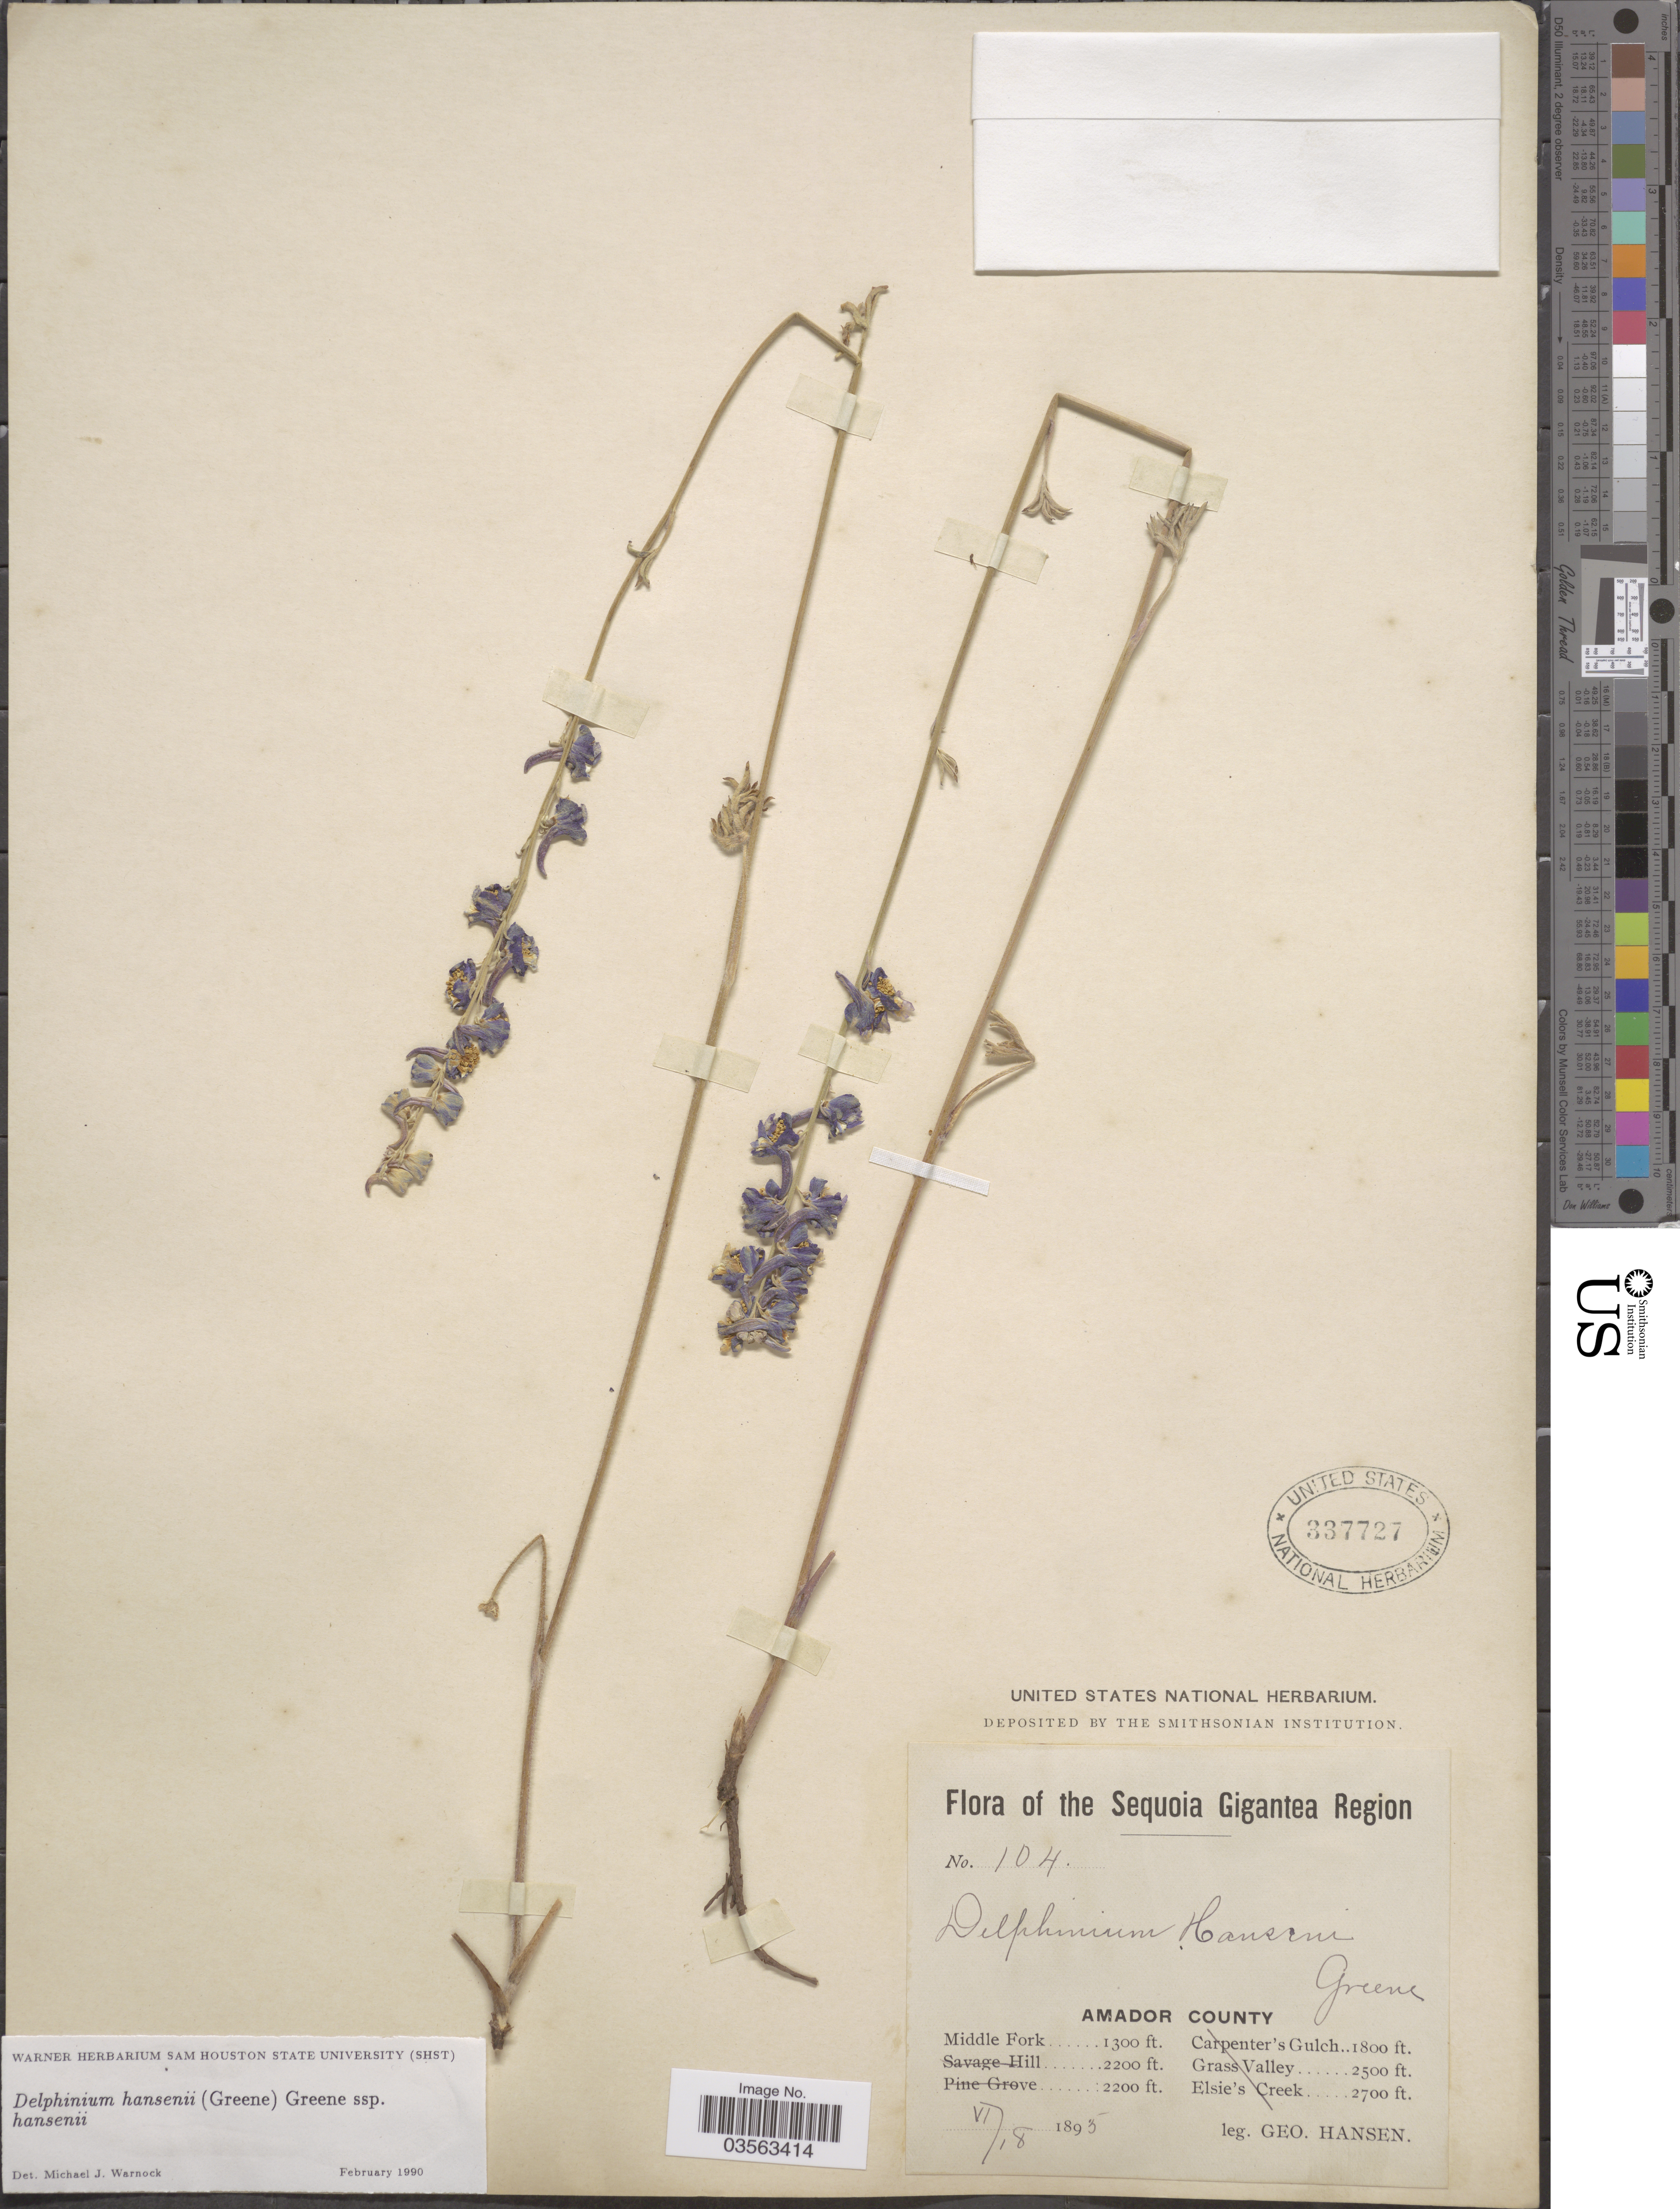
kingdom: Plantae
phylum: Tracheophyta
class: Magnoliopsida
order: Ranunculales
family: Ranunculaceae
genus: Delphinium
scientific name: Delphinium hansenii subsp. hansenii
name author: (Greene) Greene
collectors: G. Hansen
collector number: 104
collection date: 1895-06-18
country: United States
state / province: California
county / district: Amador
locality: The Sequoia Gigantea Region. Amador County. Middle Fork.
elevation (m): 396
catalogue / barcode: US 337727